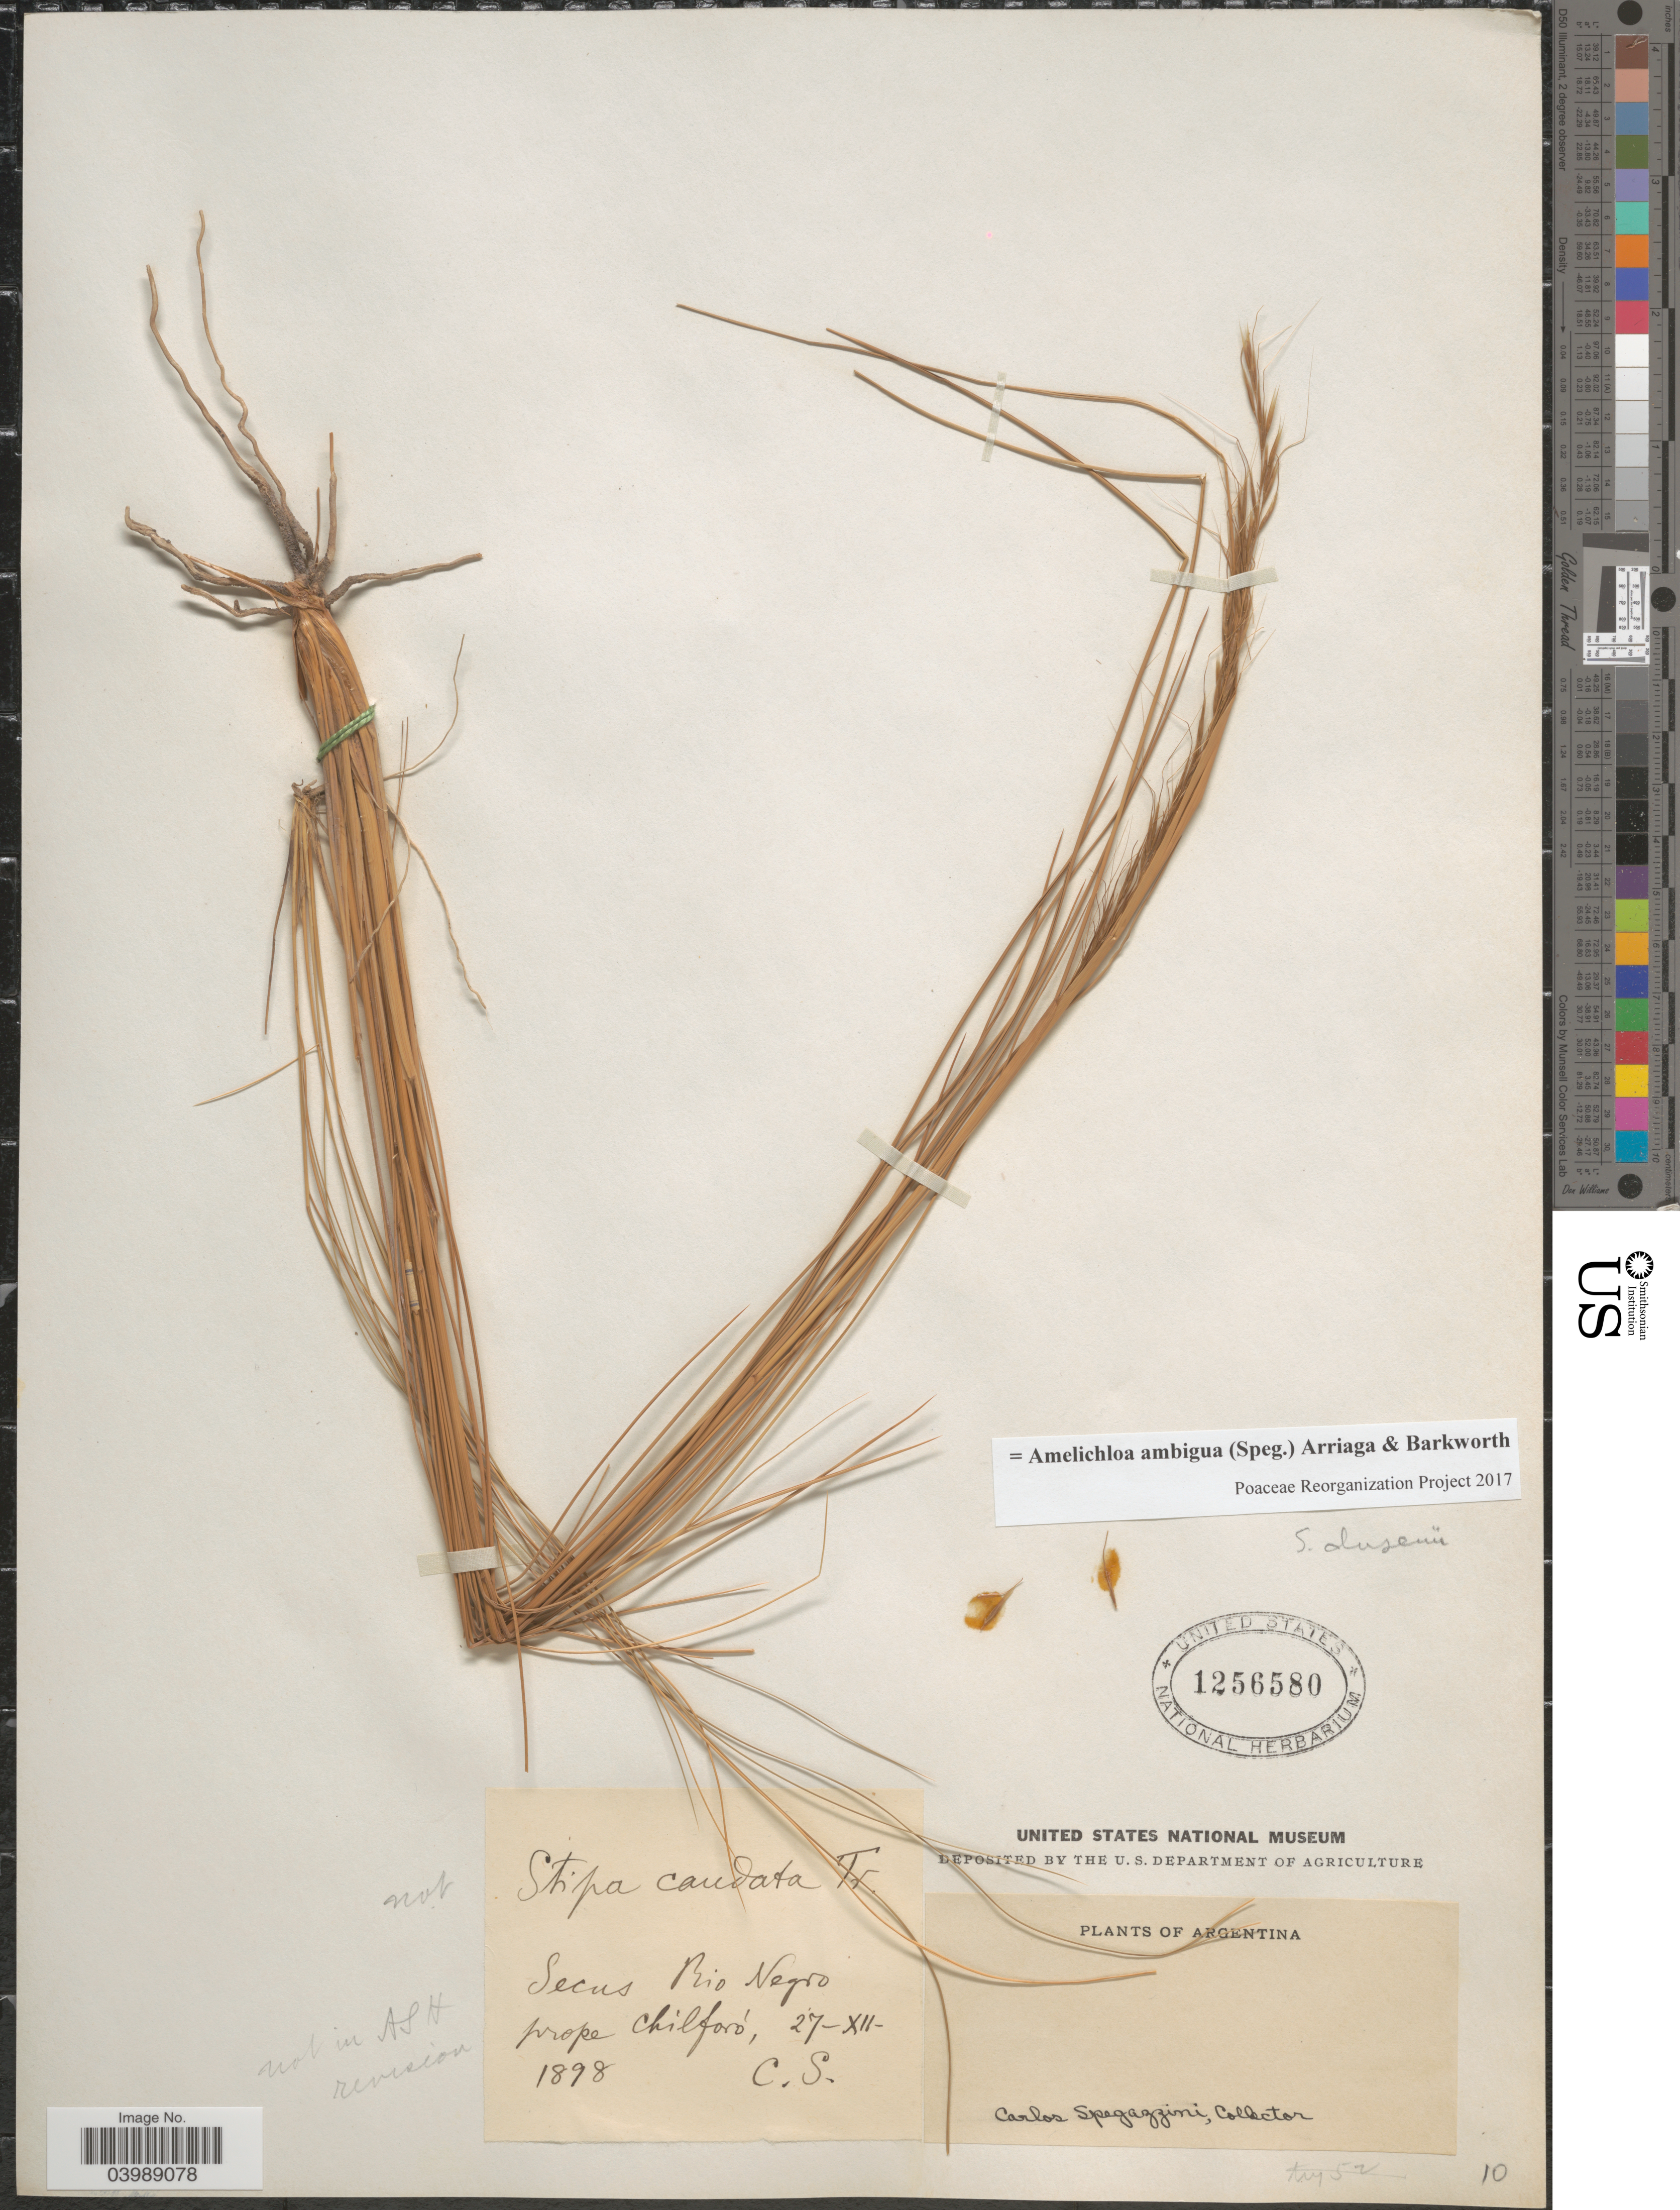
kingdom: Plantae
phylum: Tracheophyta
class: Liliopsida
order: Poales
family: Poaceae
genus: Amelichloa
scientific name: Amelichloa ambigua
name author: (Speg.) Arriaga & Barkworth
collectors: C. L. Spegazzini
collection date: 1898-12-27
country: Argentina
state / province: Rio Negro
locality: Secus Rio Negro prope Chilforò.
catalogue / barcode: US 1256580